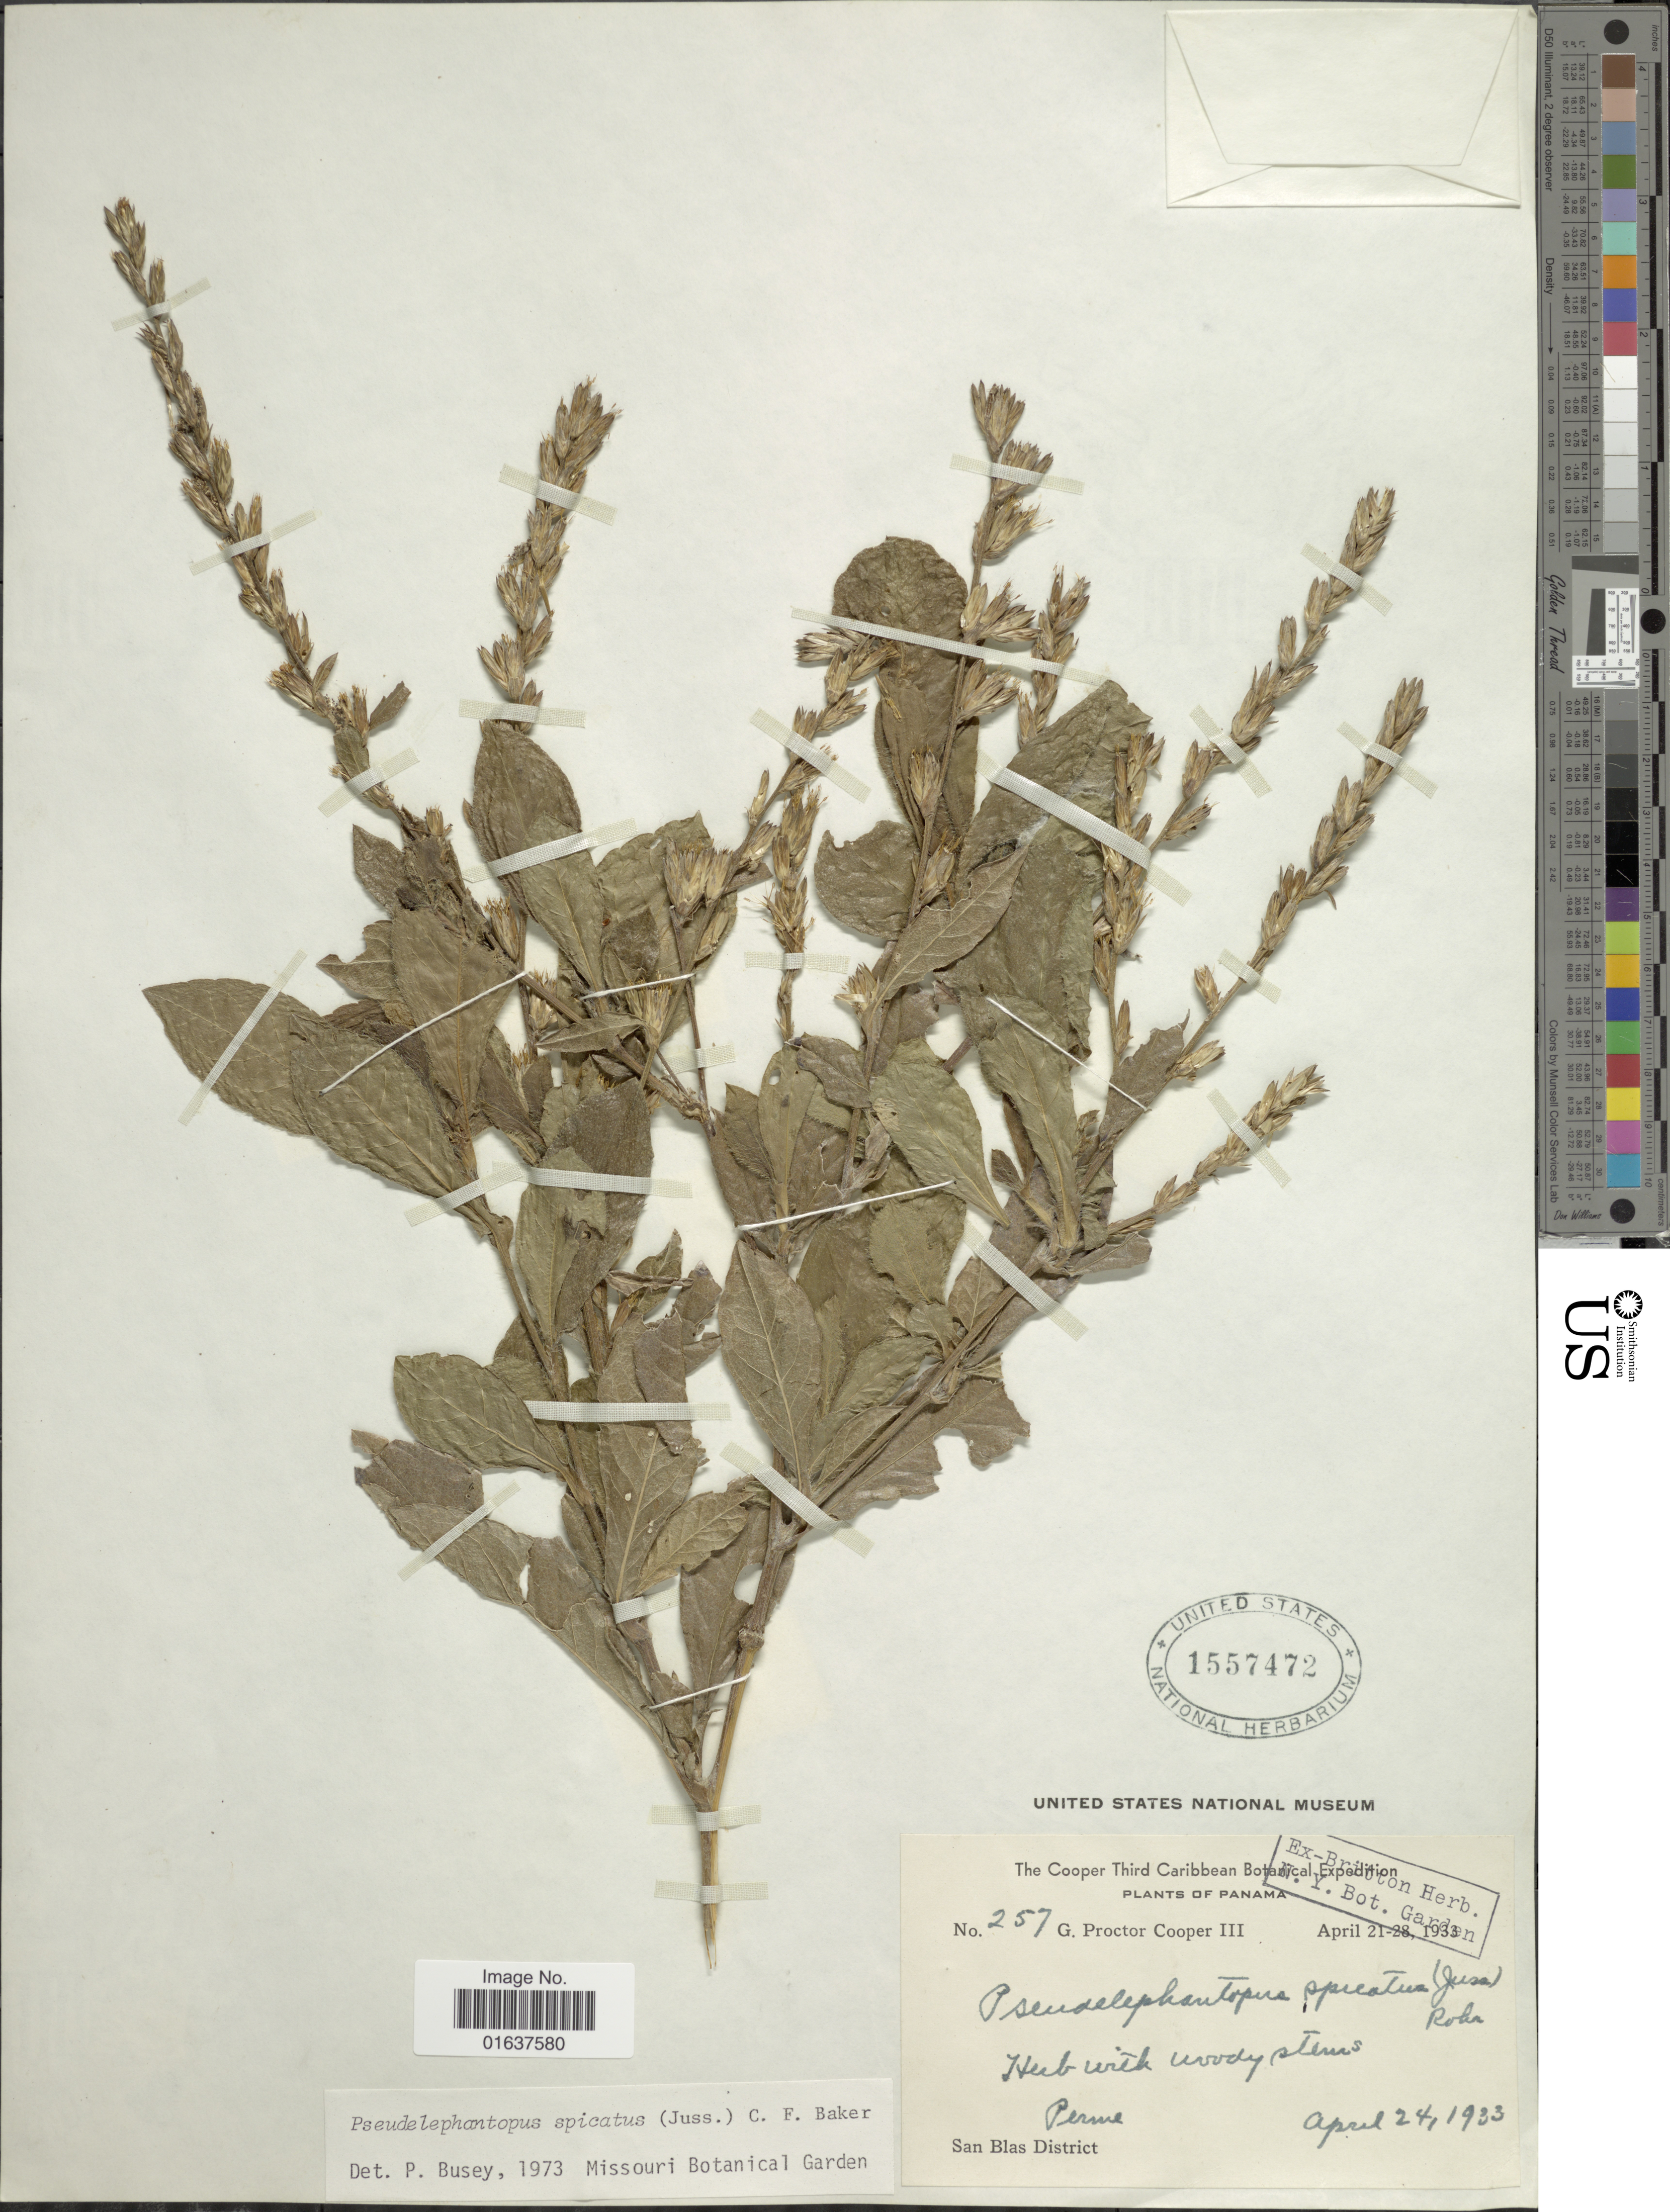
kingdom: Plantae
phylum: Tracheophyta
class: Magnoliopsida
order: Asterales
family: Asteraceae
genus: Pseudelephantopus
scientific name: Pseudelephantopus spicatus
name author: (Juss. ex Aubl.) C.F. Baker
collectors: G. Cooper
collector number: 257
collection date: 1933-04-21/1933-04-28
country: Panama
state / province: Kuna Yala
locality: San Blas District, Perme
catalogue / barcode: US 1557472